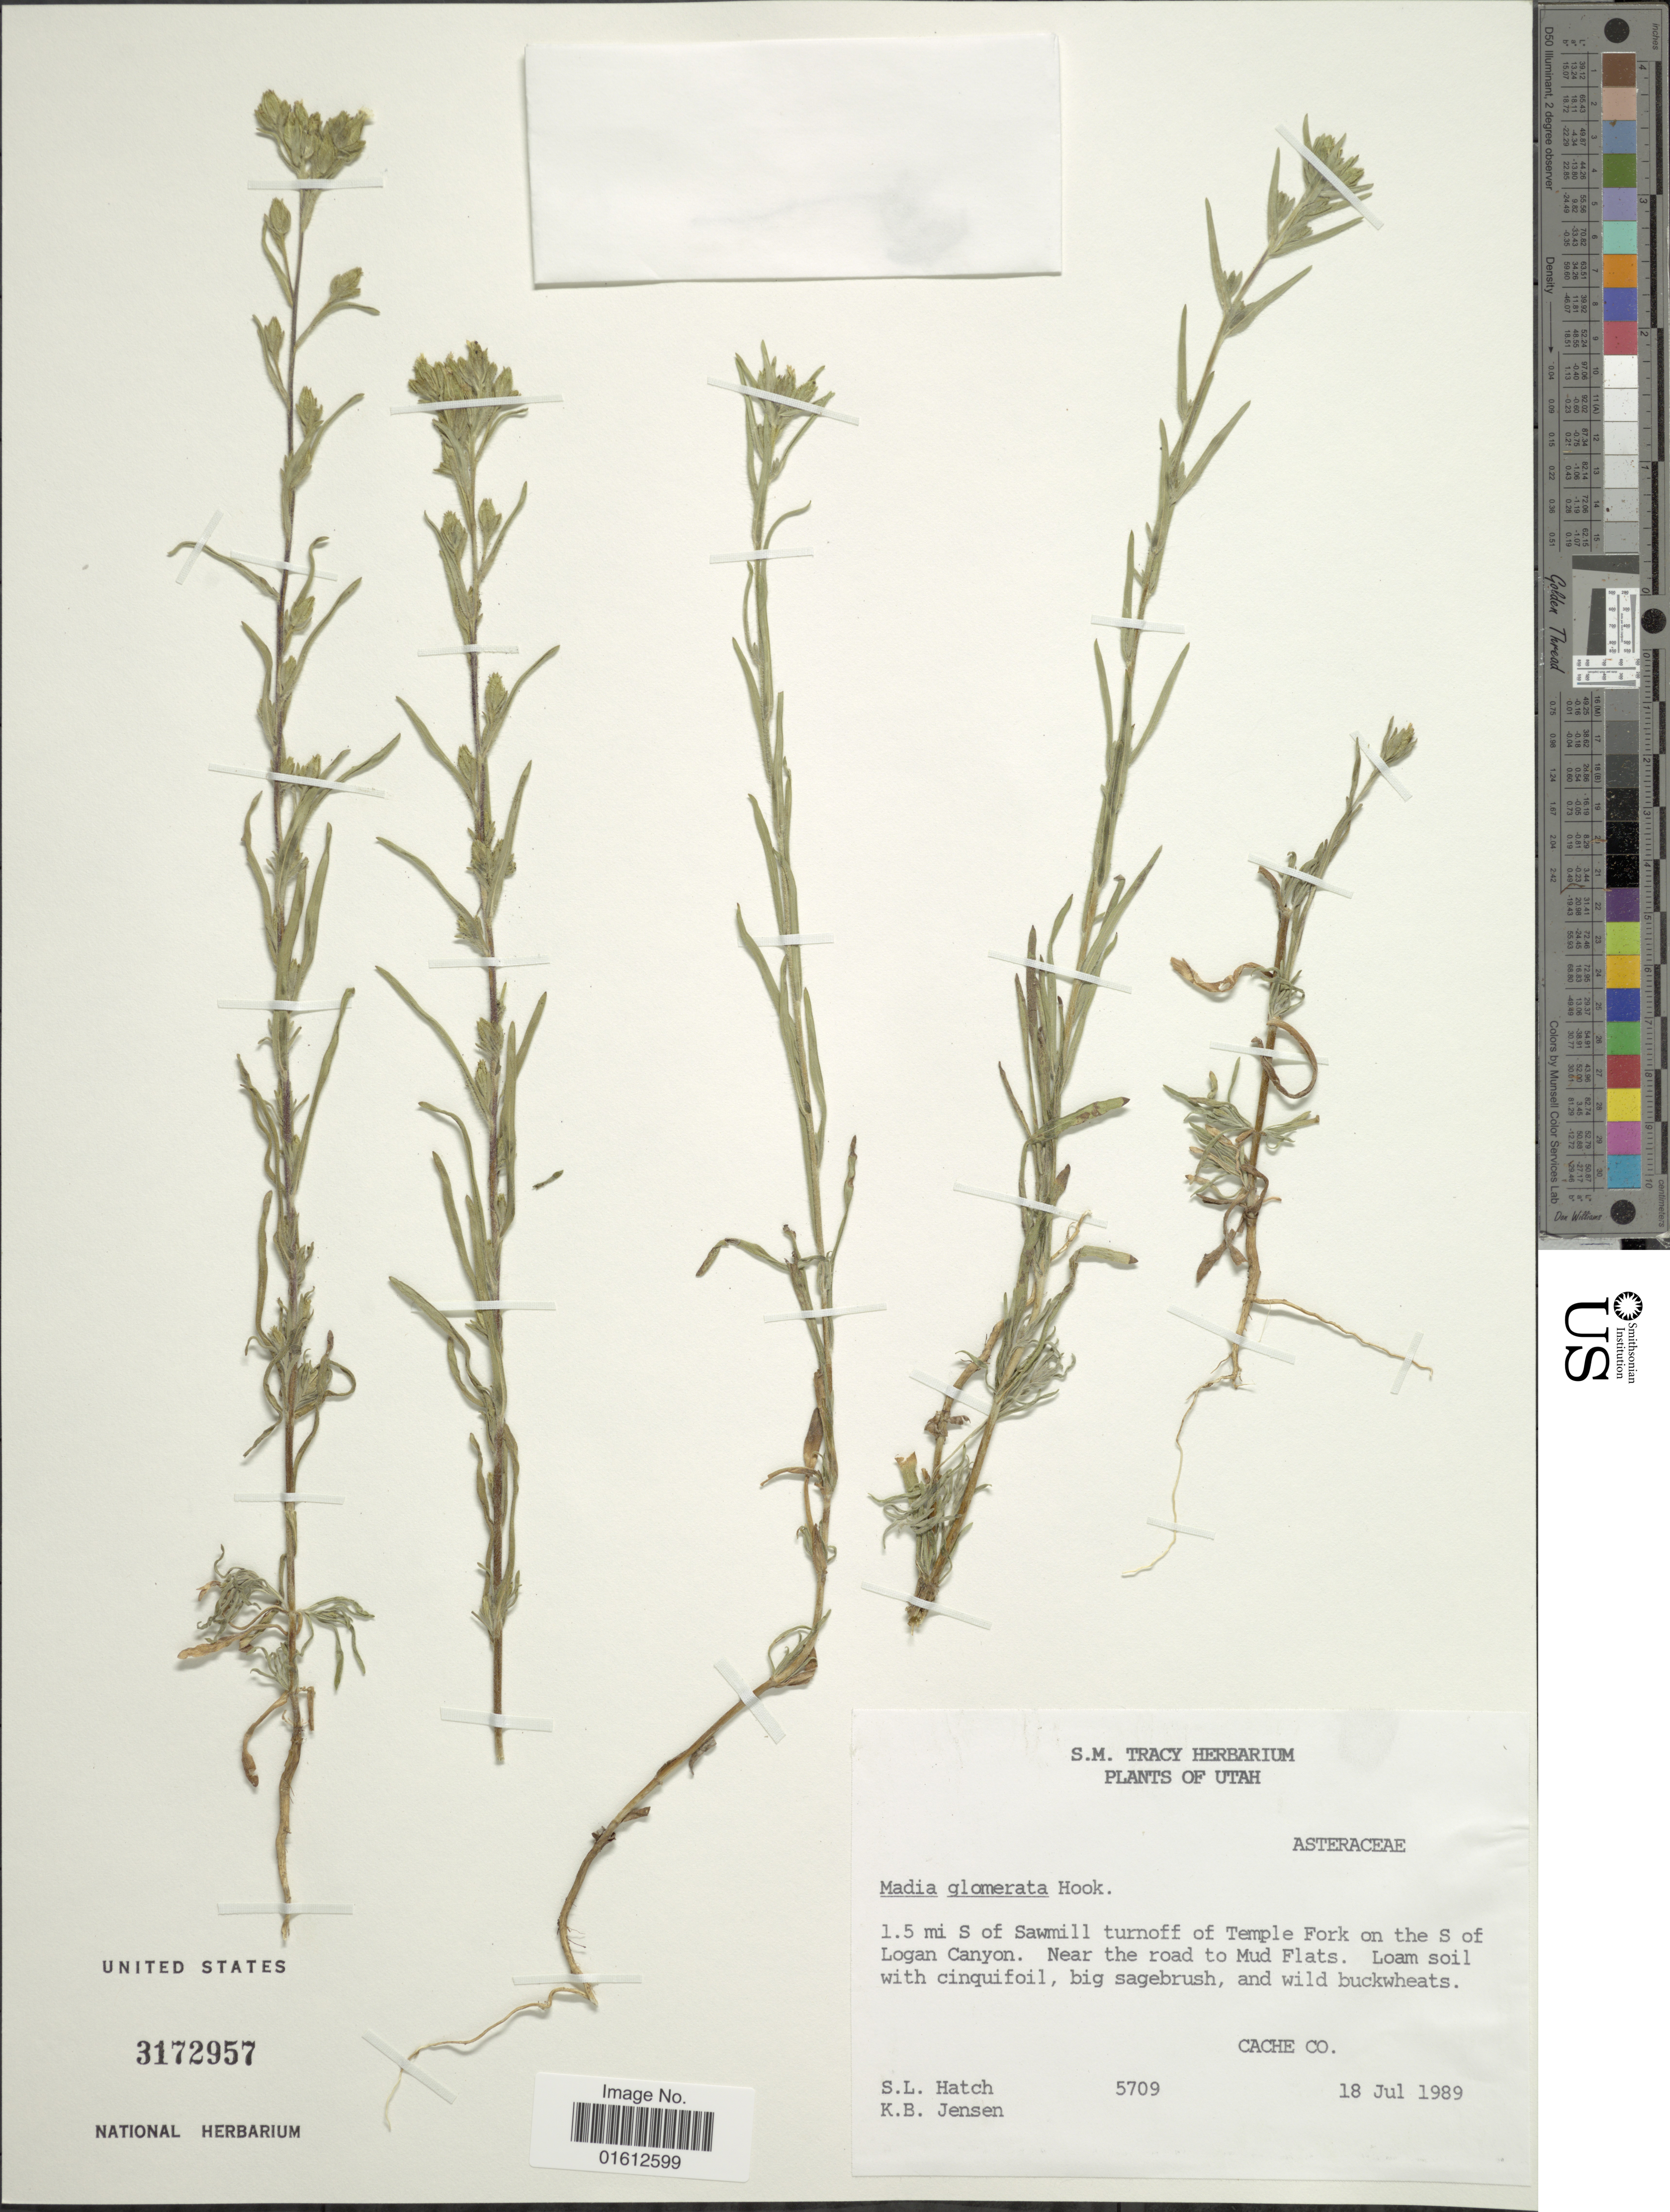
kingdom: Plantae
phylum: Tracheophyta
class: Magnoliopsida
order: Asterales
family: Asteraceae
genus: Madia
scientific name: Madia glomerata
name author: Hook.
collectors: S. Hatch & K. B. Jensen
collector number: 5709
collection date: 1989-07-18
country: United States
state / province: Utah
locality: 1.5 mi S of Sawmill turnoff of Temple Fork on the S of Logan Canyon. Near the road to Mud Flats. Cache Co.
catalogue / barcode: US 3172957